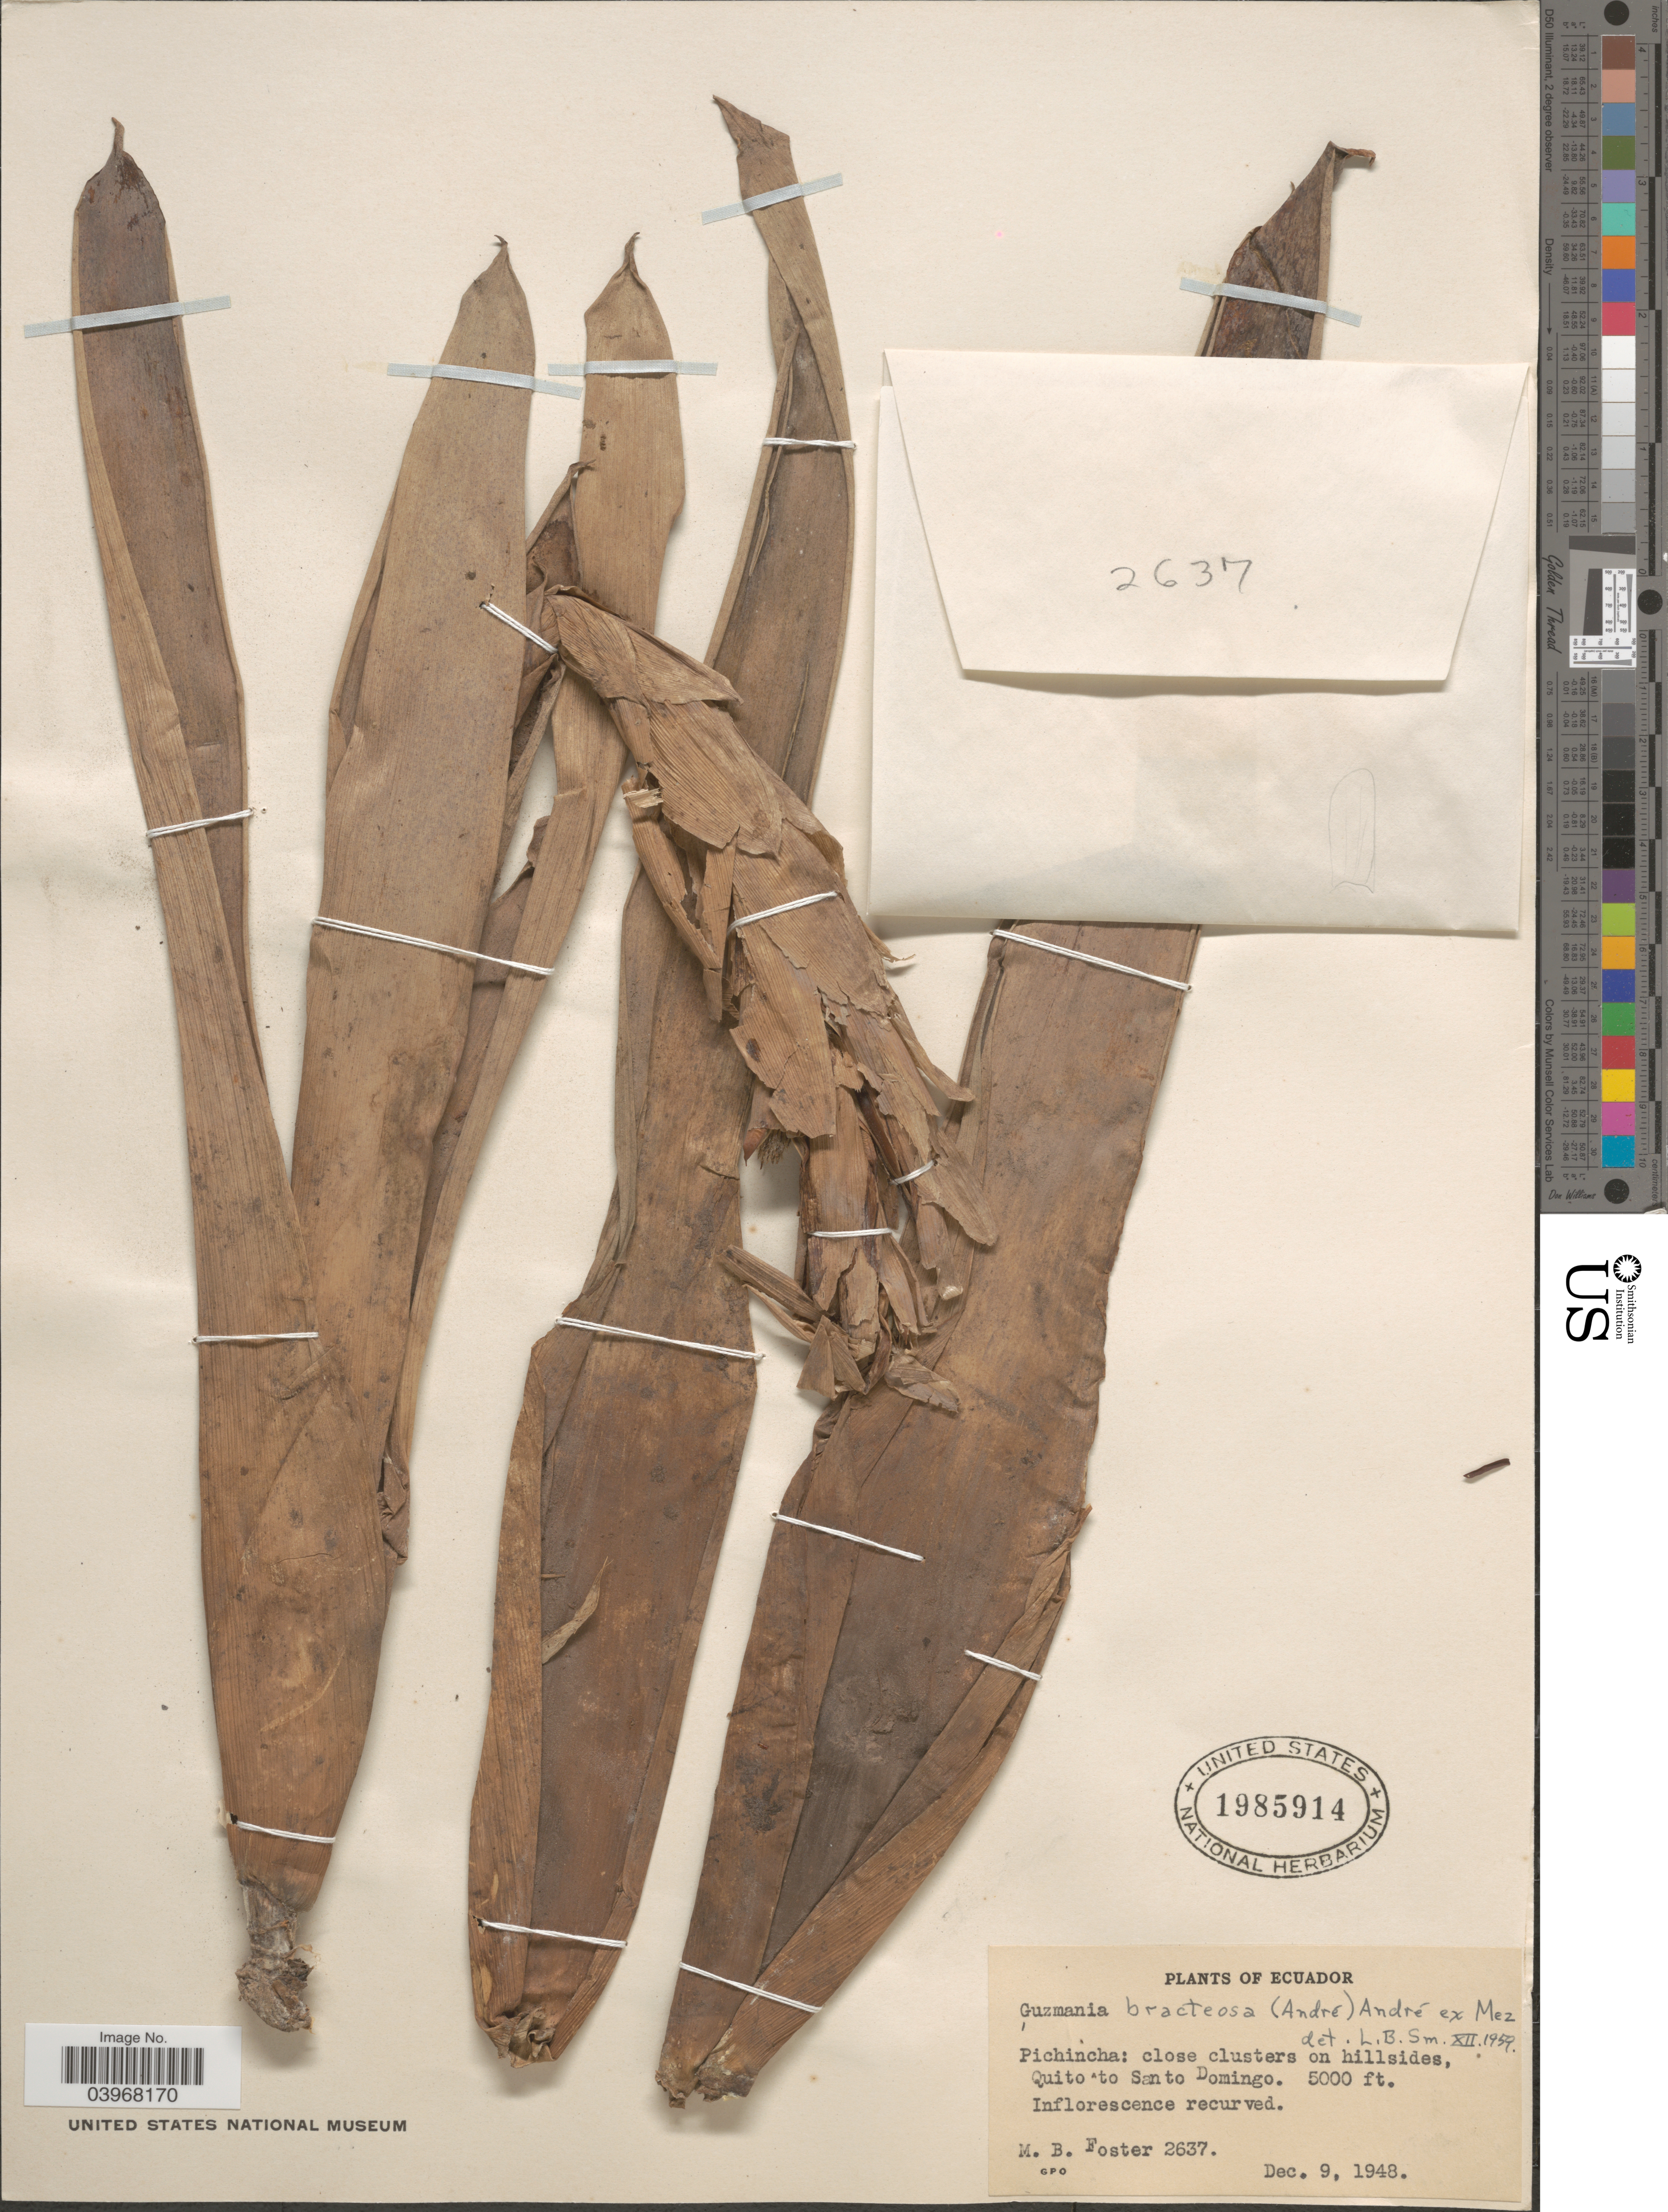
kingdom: Plantae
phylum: Tracheophyta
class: Liliopsida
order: Poales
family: Bromeliaceae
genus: Guzmania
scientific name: Guzmania bracteosa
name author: (André) André ex Mez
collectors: M. B. Foster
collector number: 2637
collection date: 1948-12-09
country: Ecuador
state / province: Pichincha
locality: Close clusters on hillsides, Quito to Santo Domingo.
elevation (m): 1524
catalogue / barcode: US 1985914